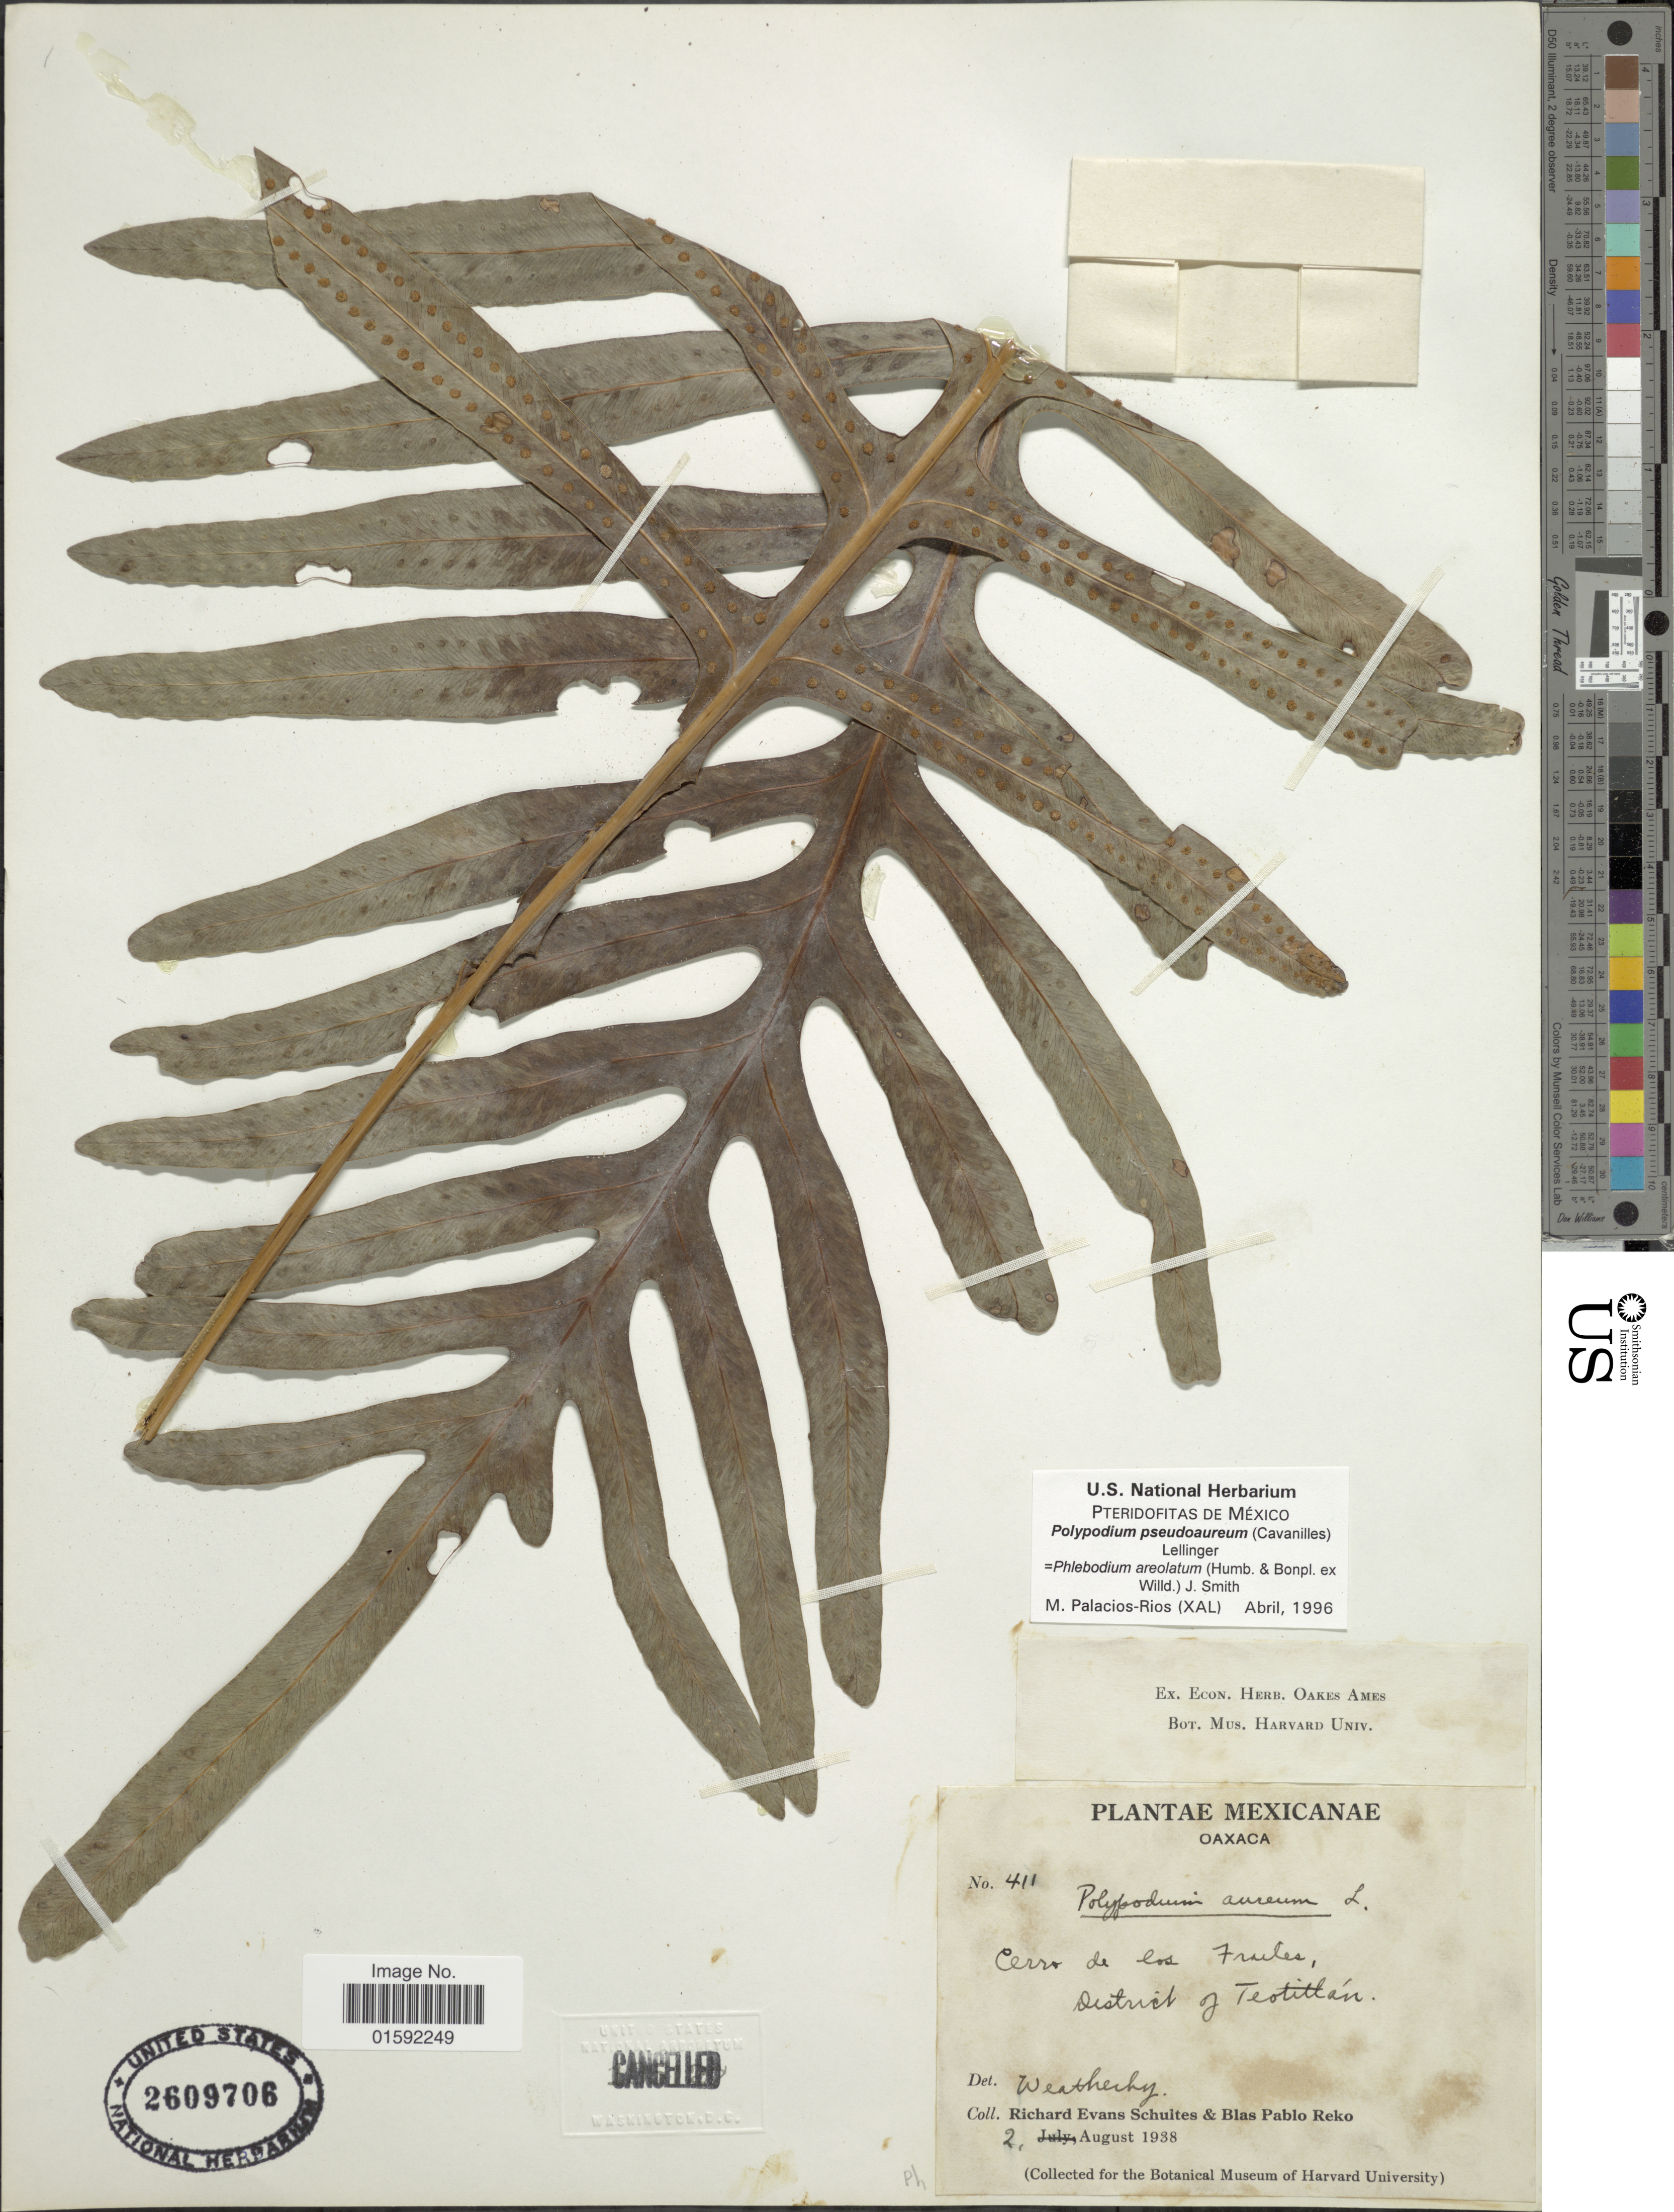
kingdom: Plantae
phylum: Tracheophyta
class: Polypodiopsida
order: Polypodiales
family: Polypodiaceae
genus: Phlebodium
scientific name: Phlebodium pseudoaureum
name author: (Cav.) Lellinger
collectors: R. E. Schultes & B. P. Reko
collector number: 411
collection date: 1938-08-02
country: Mexico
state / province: Oaxaca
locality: Mexicanae, cerro de los Frailes, district of Teotitlán.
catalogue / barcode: US 2609706